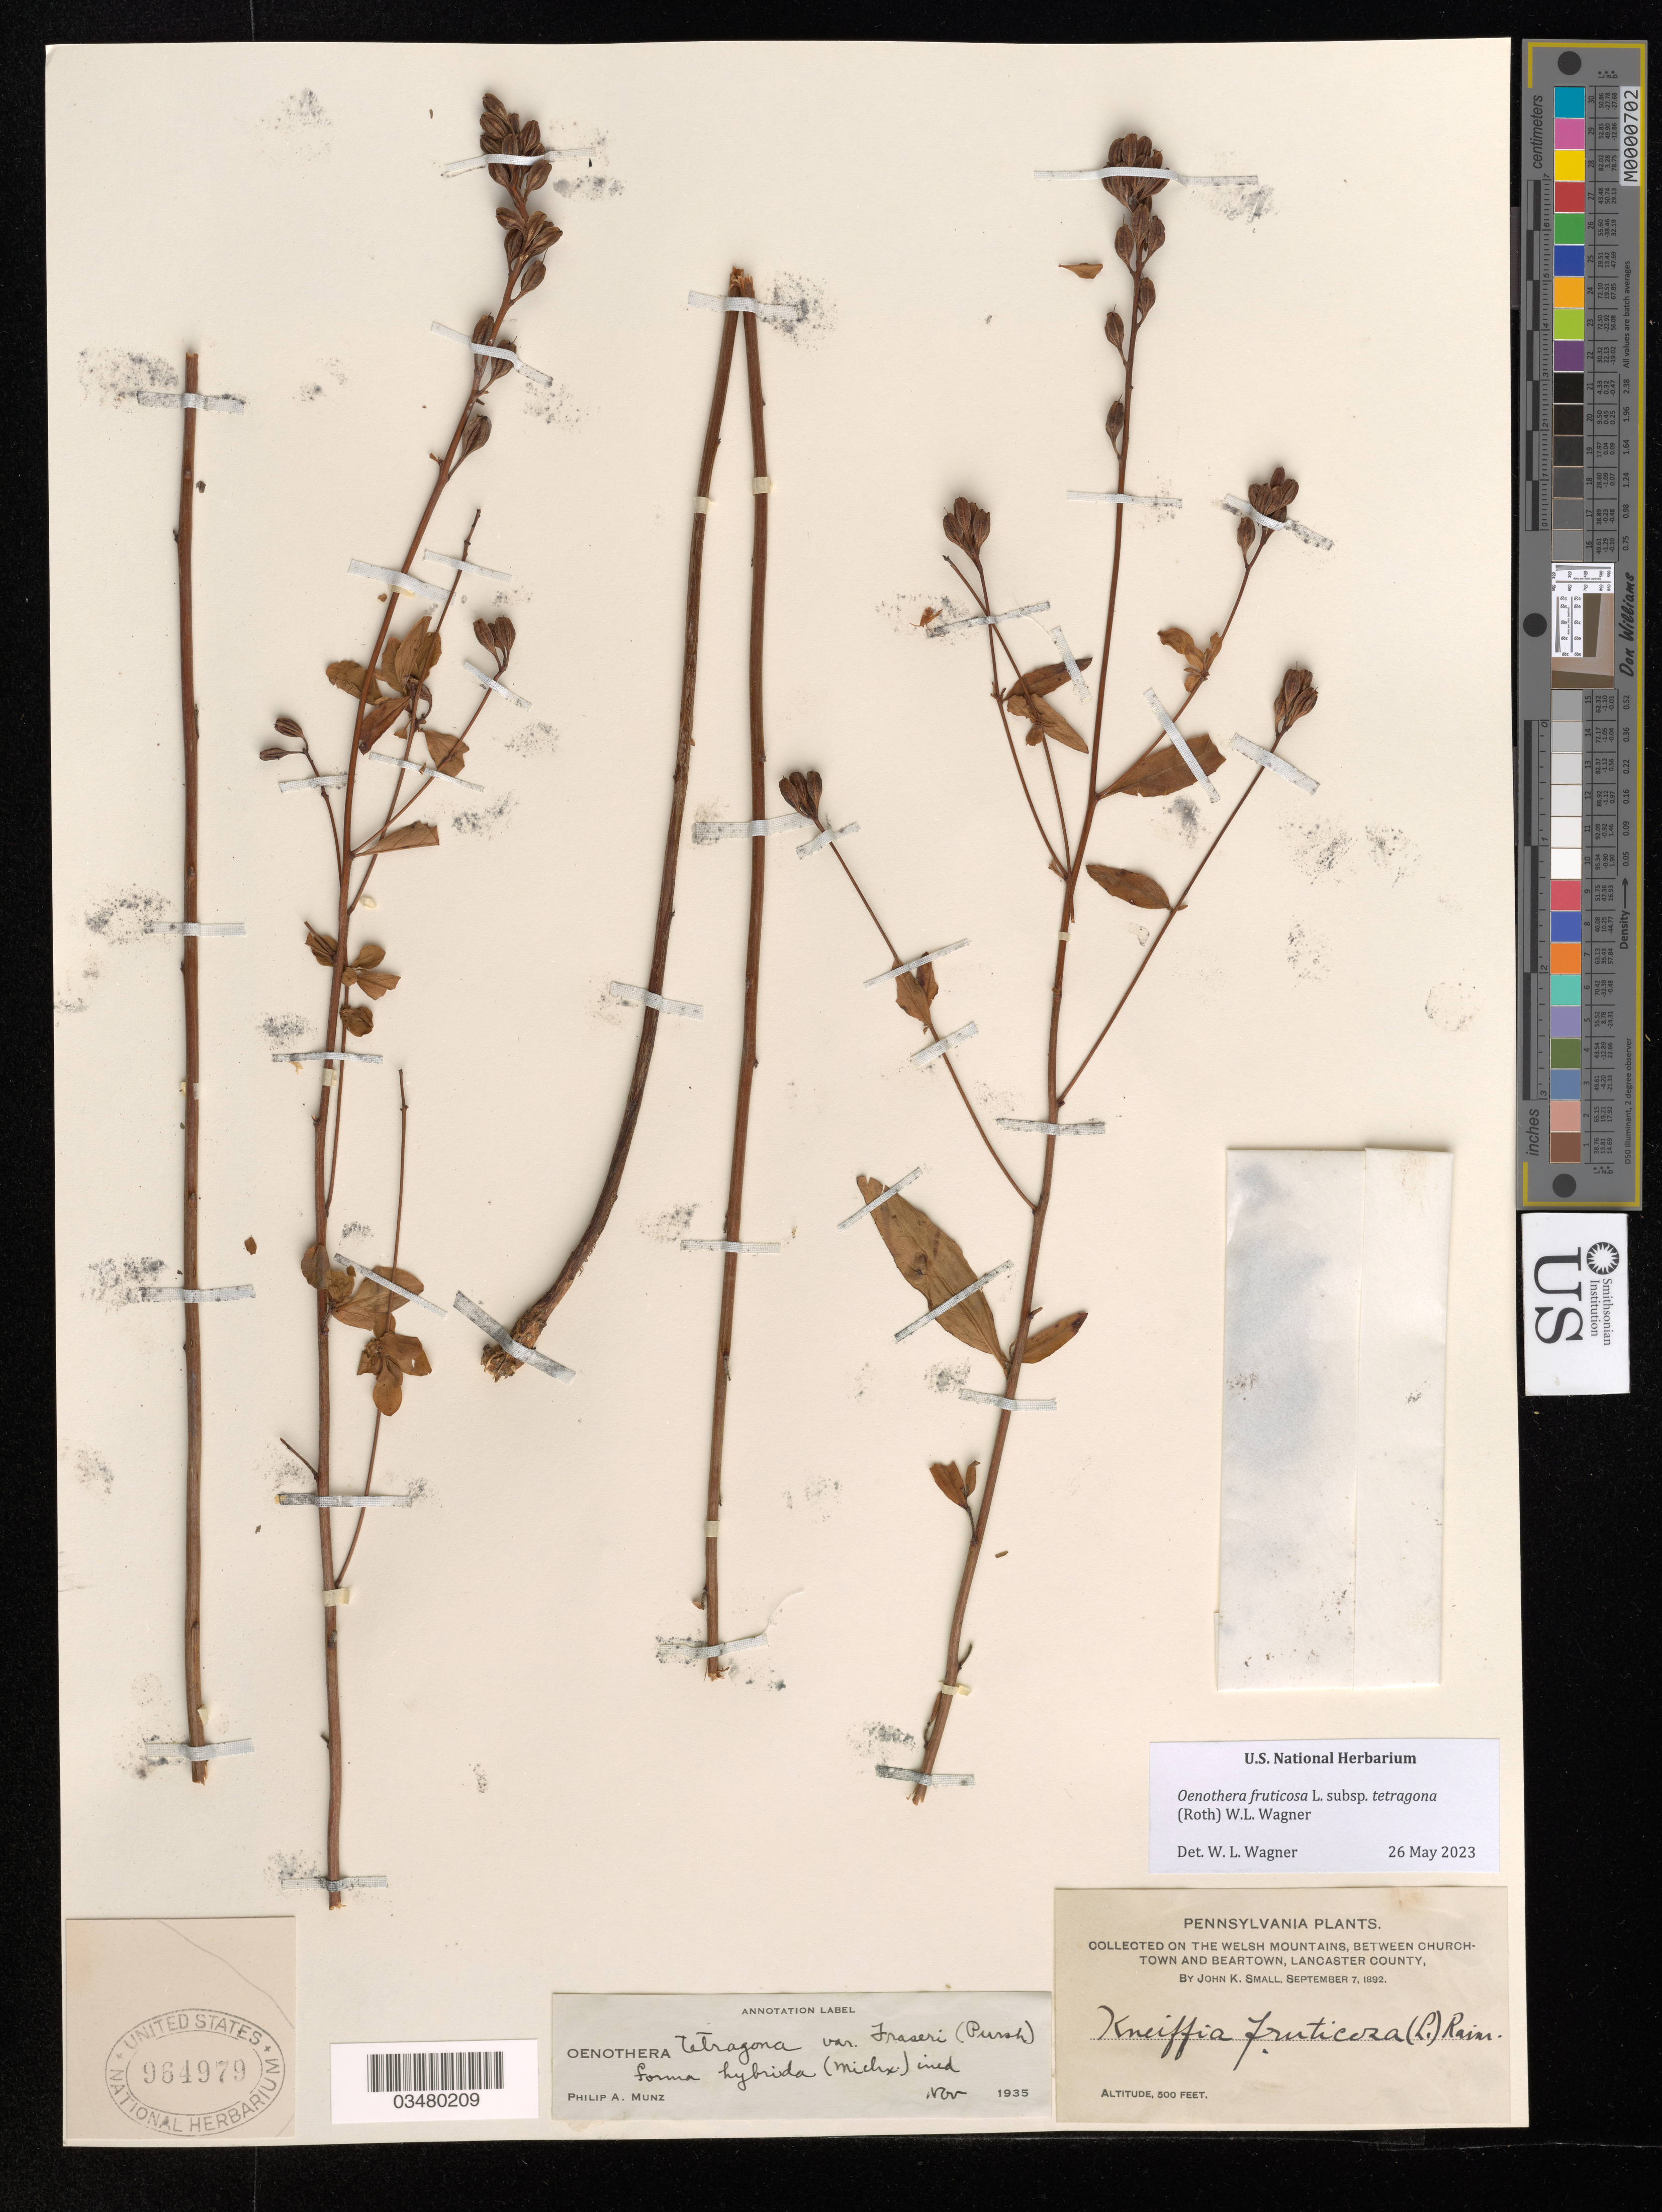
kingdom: Plantae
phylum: Tracheophyta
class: Magnoliopsida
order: Myrtales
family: Onagraceae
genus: Oenothera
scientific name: Oenothera fruticosa subsp. tetragona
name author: (Roth) W.L. Wagner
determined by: Wagner, W. L., (BOT), Smithsonian Institution - National Museum of Natural History (UNITED STATES)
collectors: J. K. Small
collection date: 1892-09-07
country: United States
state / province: Pennsylvania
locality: Welsh Mountains, between Churchtown and Beartown, Lancaster County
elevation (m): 152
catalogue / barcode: US 964979